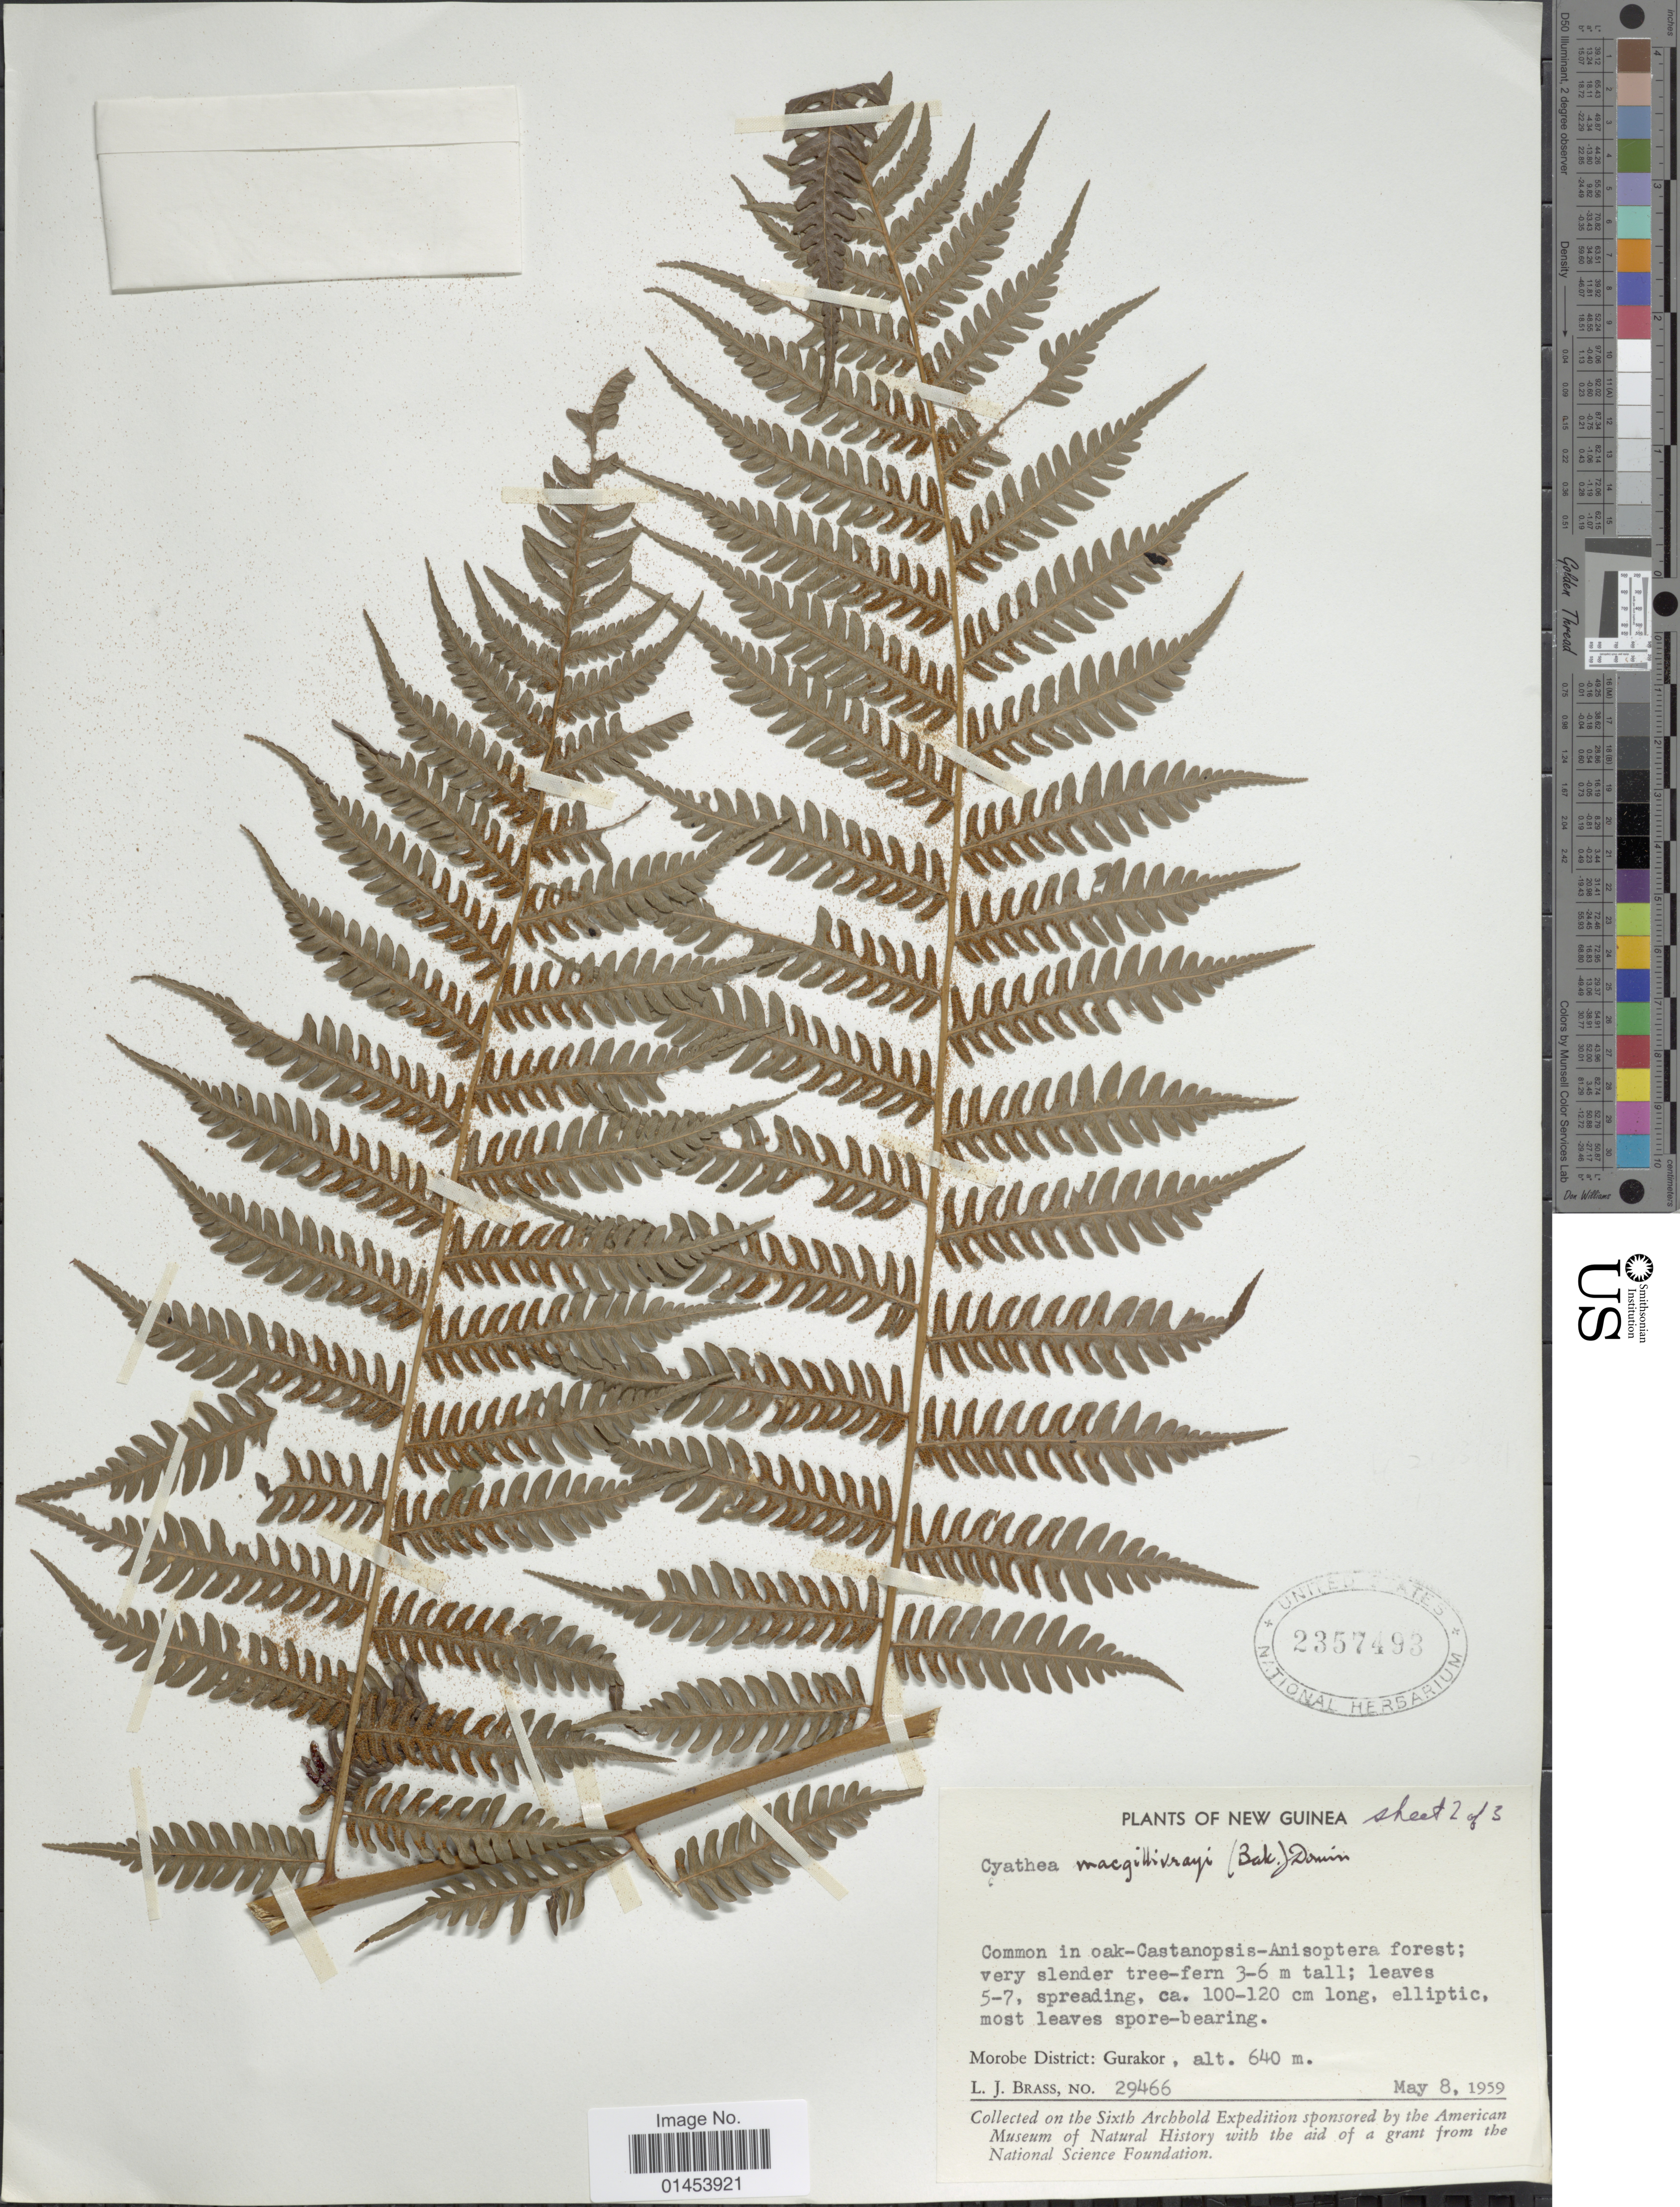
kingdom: Plantae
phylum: Tracheophyta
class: Polypodiopsida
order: Cyatheales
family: Cyatheaceae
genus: Cyathea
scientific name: Cyathea macgillivrayi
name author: (Baker) Domin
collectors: L. J. Brass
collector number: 29466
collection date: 1959-05-08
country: Papua New Guinea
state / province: Morobe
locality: New Guinea. Morobe District: Gurakor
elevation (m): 640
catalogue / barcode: US 2357493